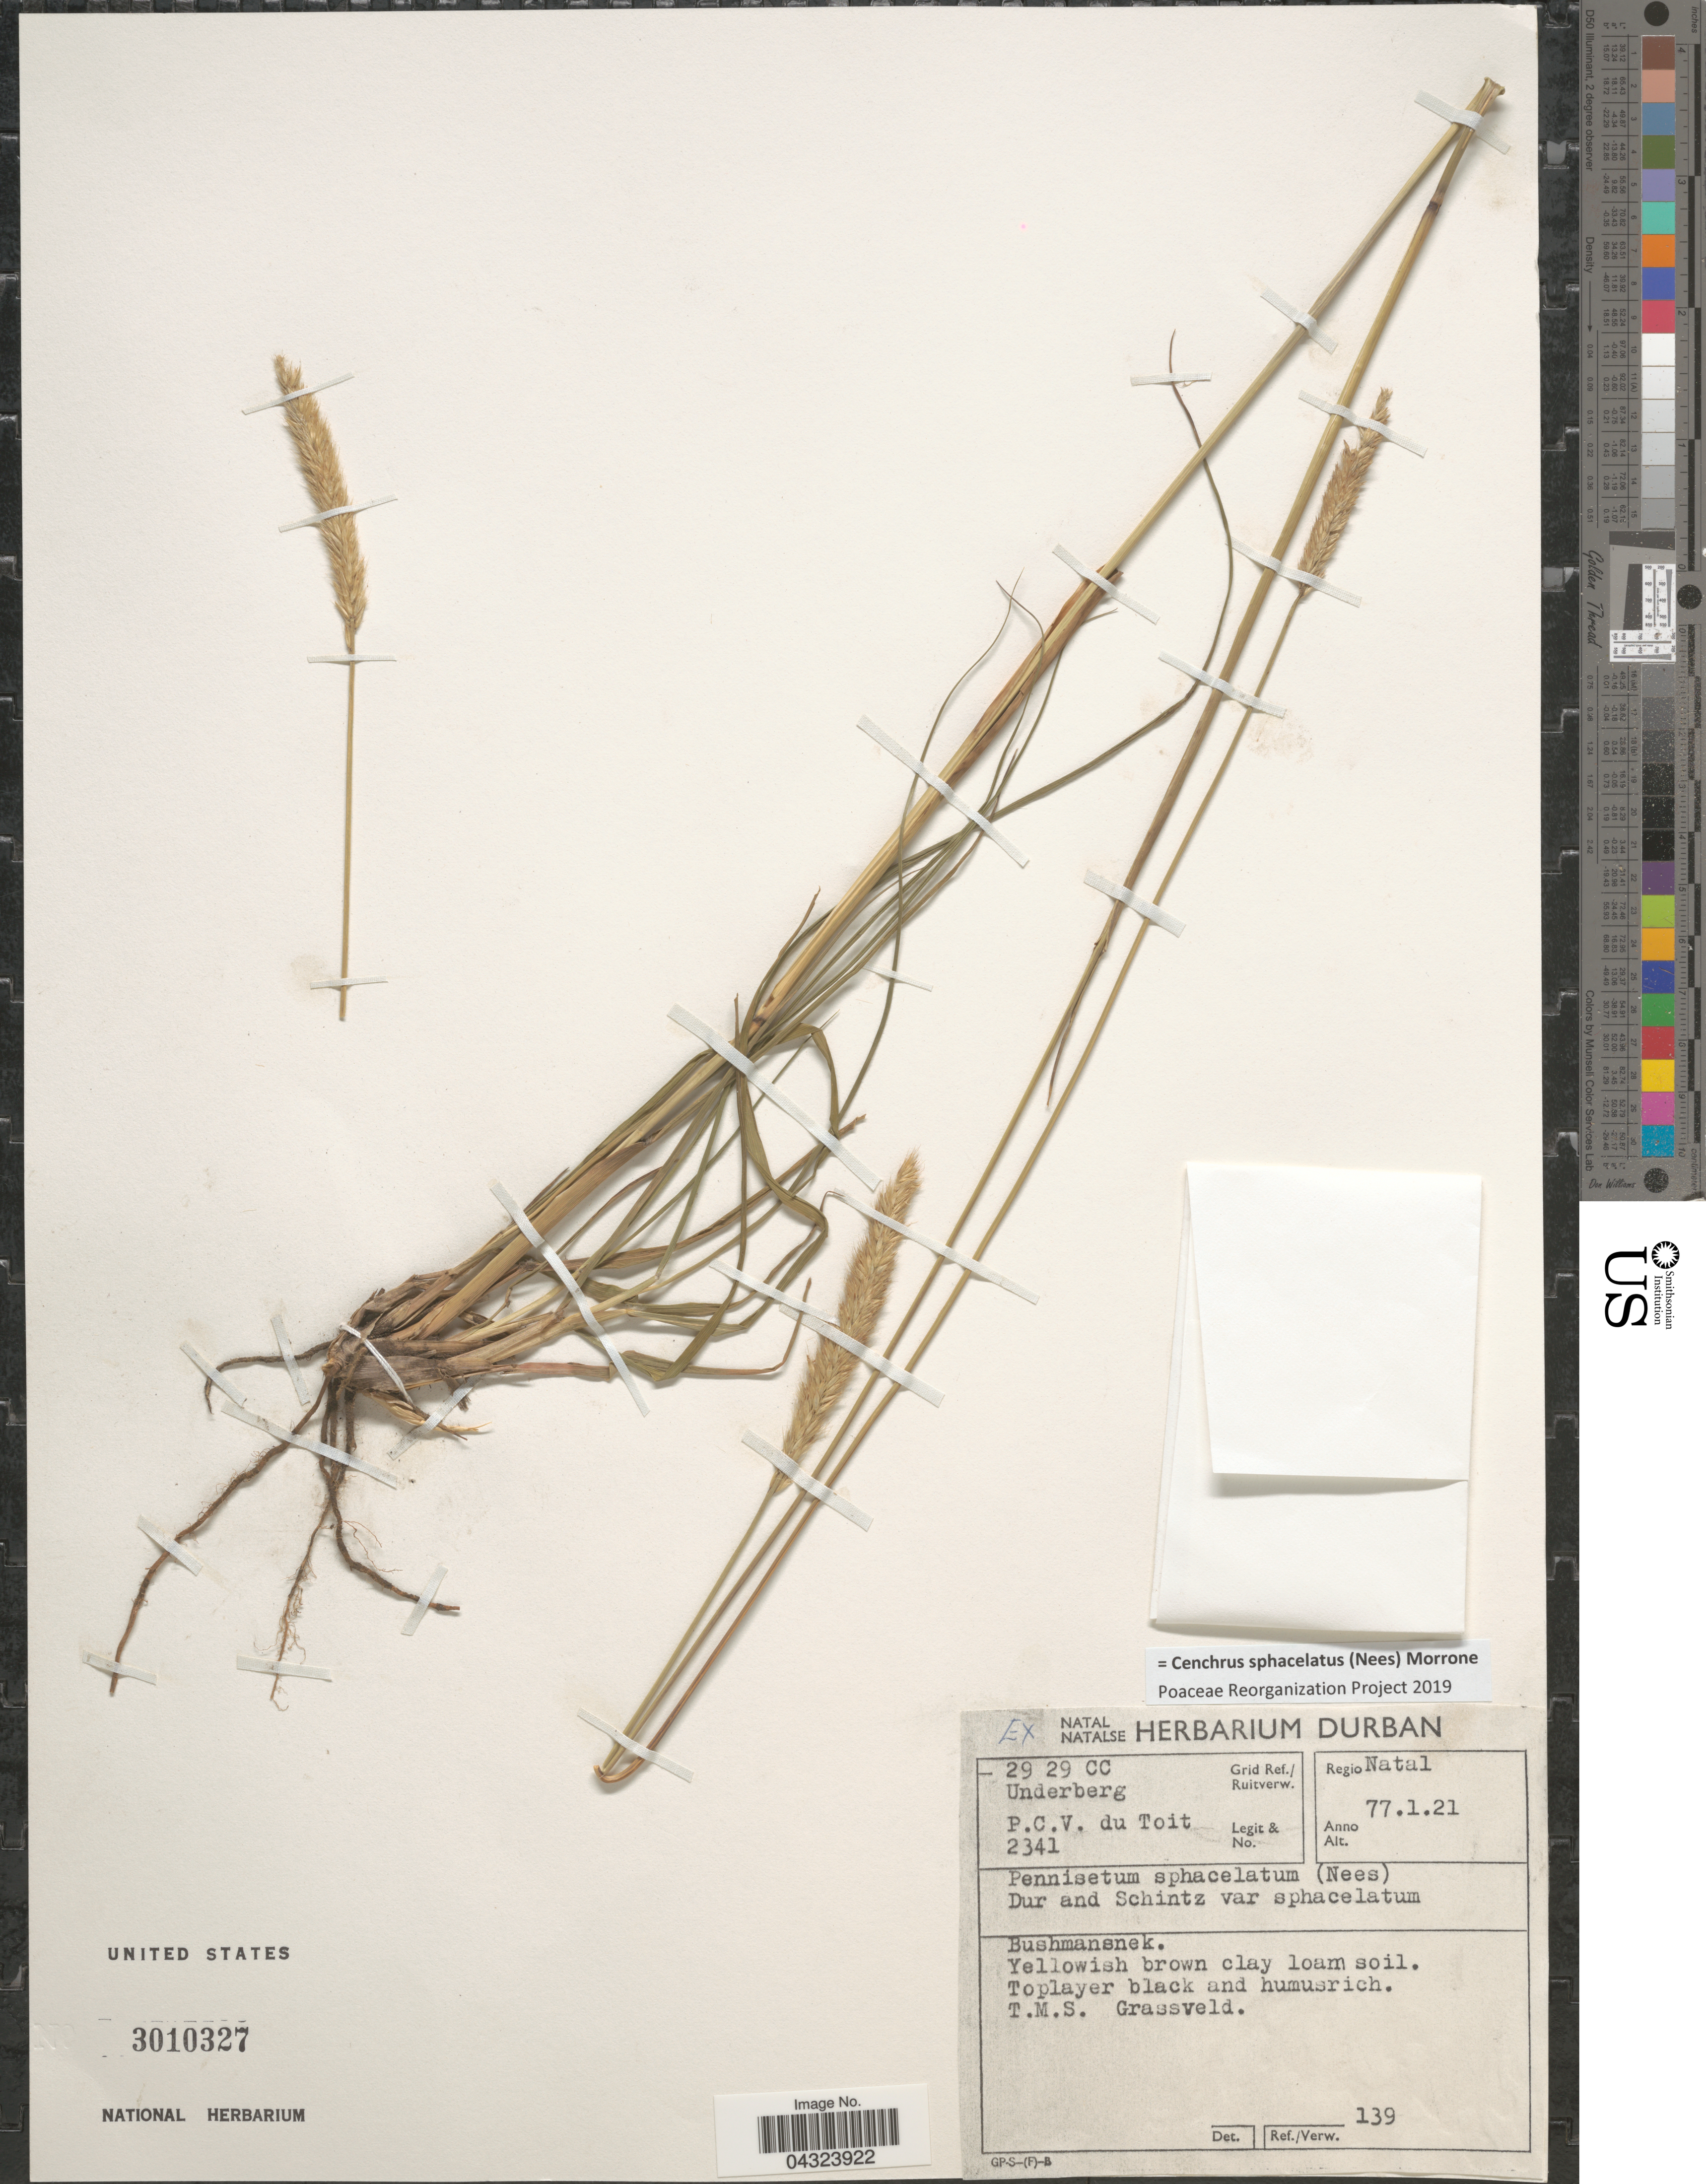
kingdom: Plantae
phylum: Tracheophyta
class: Liliopsida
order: Poales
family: Poaceae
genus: Cenchrus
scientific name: Cenchrus sphacelatus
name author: (Nees) Morrone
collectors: P. Du Toit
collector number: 2341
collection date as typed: Transcribed d/m/y: 21/1/77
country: South Africa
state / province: KwaZulu-Natal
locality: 29 29 CC Underberg Grid Ref./Ruitverw. Regio Natal. Bushmansnek.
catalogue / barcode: US 3010327